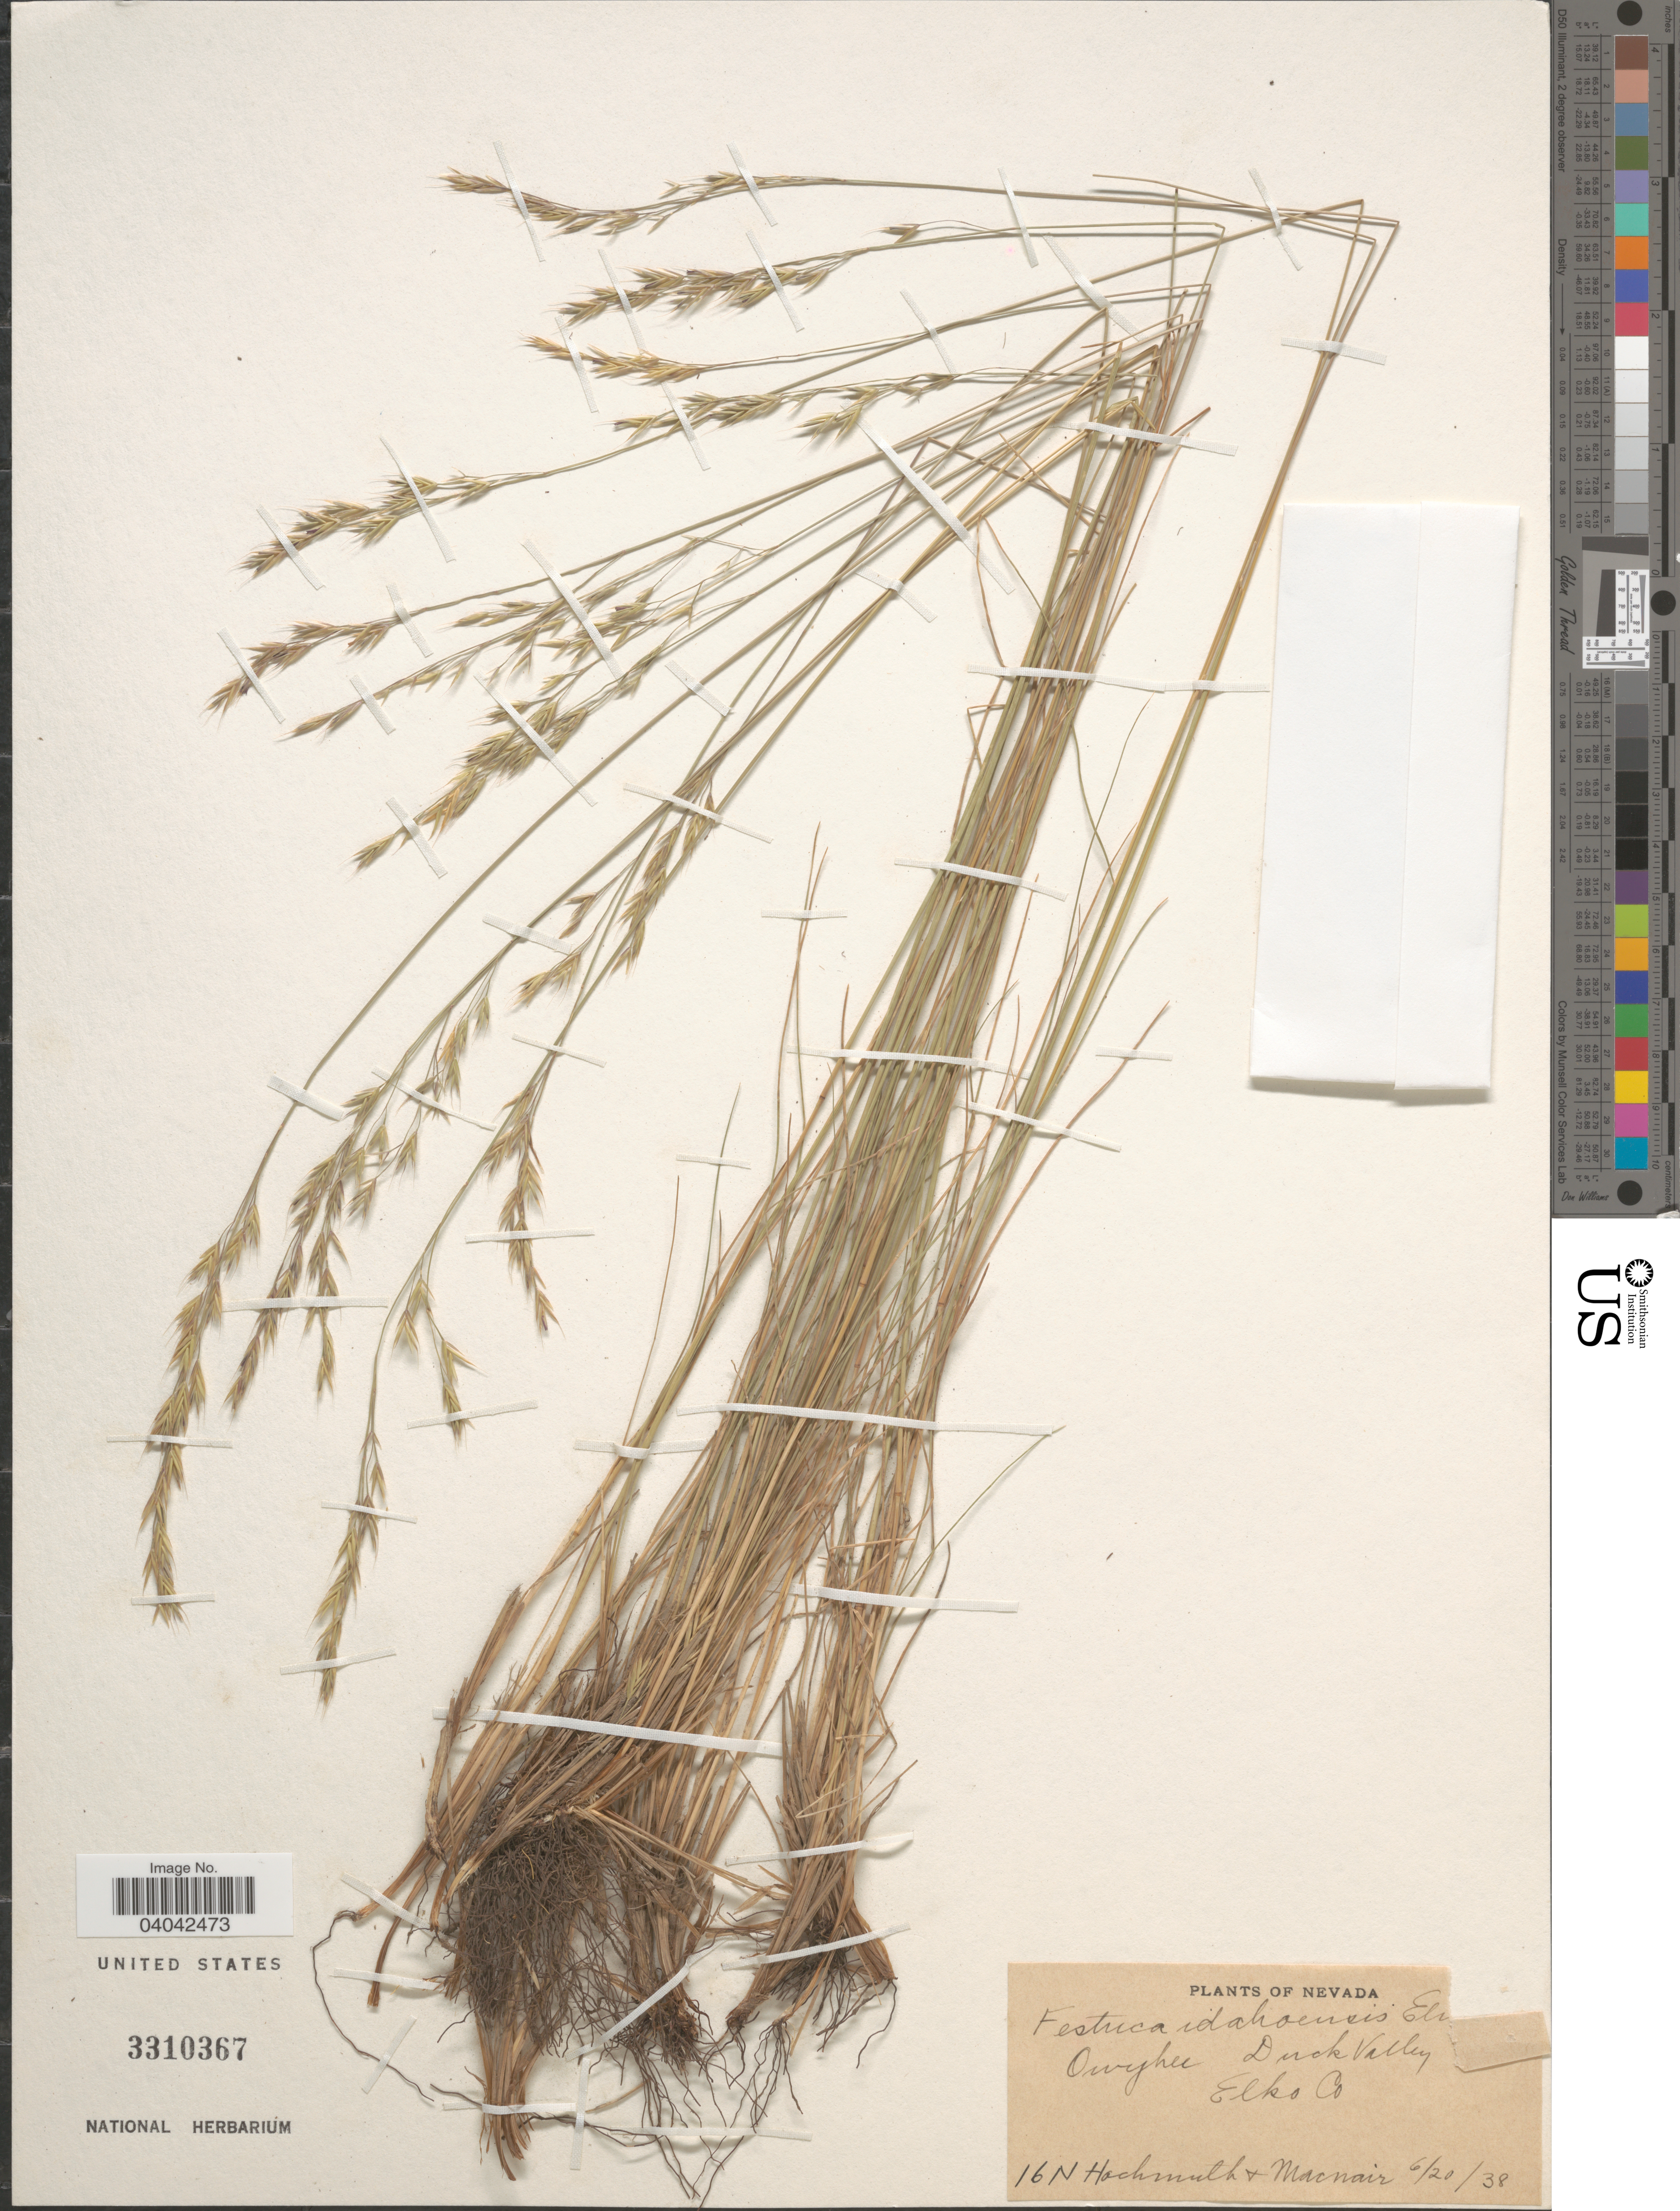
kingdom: Plantae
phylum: Tracheophyta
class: Liliopsida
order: Poales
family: Poaceae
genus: Festuca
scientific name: Festuca idahoensis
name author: Elmer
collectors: Hochmuth & Macnair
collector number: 16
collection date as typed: Transcribed d/m/y: 20/6/38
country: United States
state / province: Nevada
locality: Owyhee Duck Valley. Elko Co.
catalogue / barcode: US 3310367